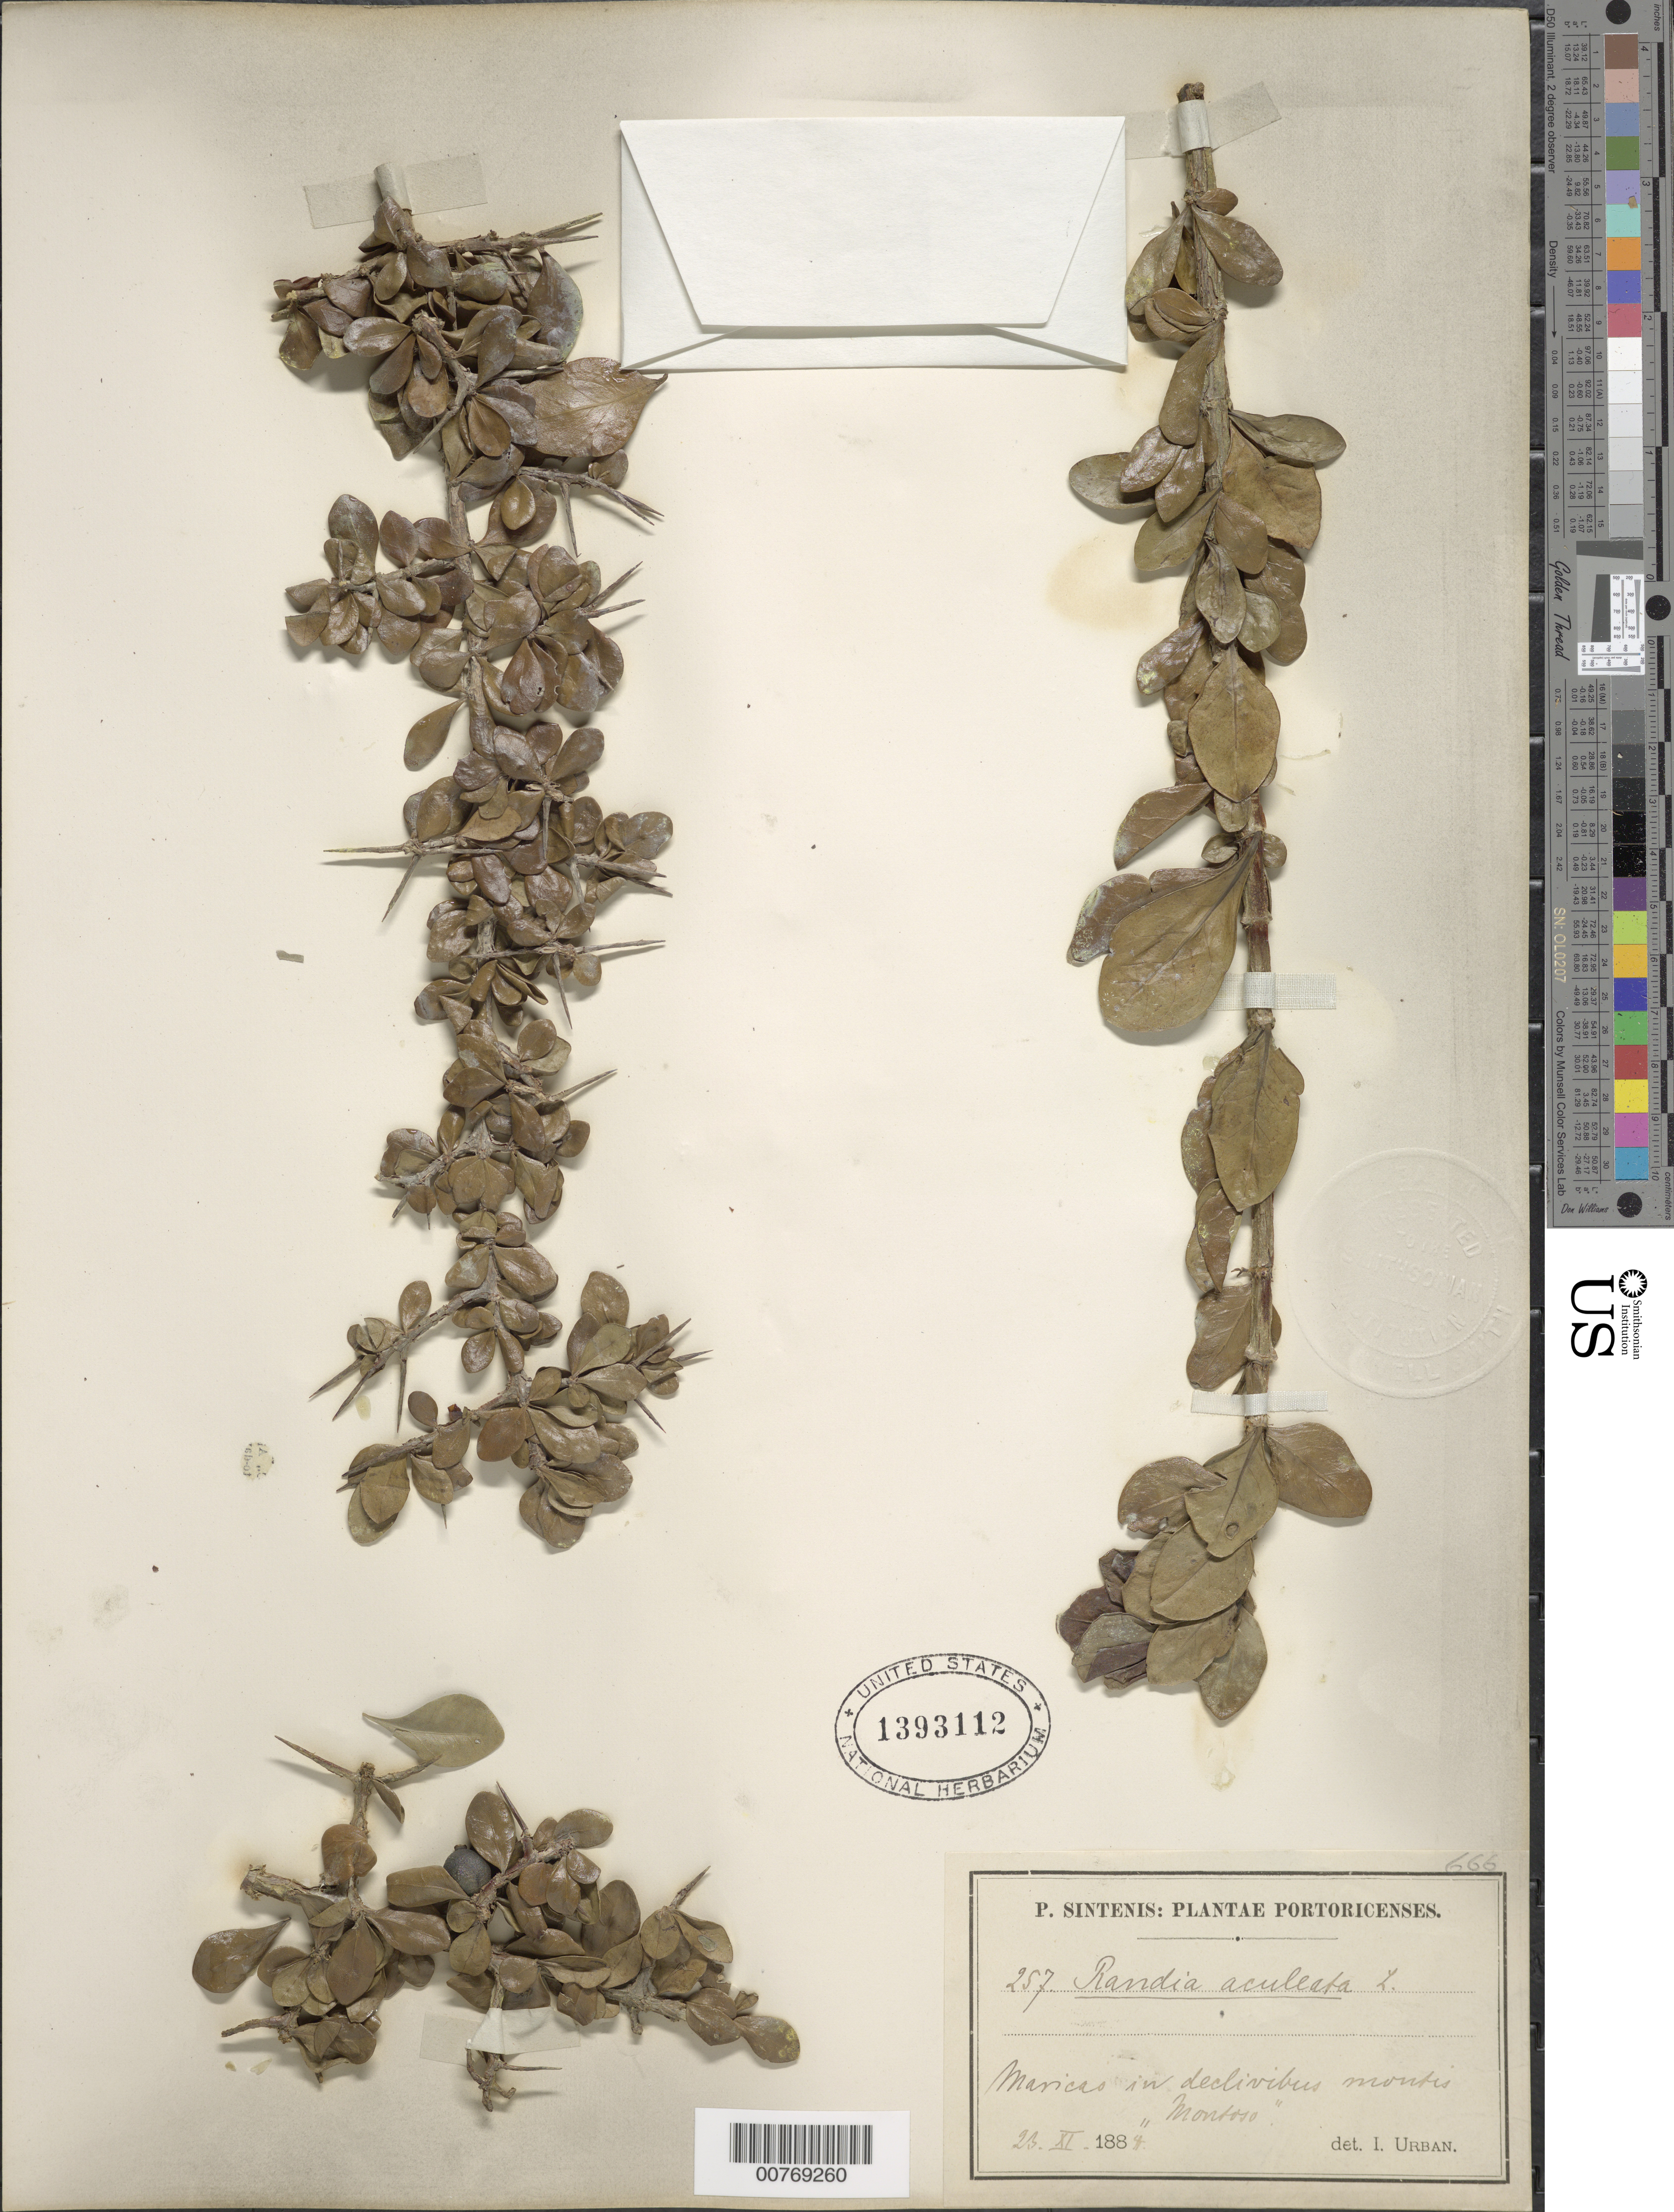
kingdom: Plantae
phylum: Tracheophyta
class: Magnoliopsida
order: Gentianales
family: Rubiaceae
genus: Randia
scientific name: Randia aculeata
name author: L.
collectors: P. Sintenis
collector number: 257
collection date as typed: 23 Nov 1884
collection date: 1884-11-23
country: Puerto Rico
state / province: Maricao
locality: Maricao in declivibus montis Montoso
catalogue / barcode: US 1393112